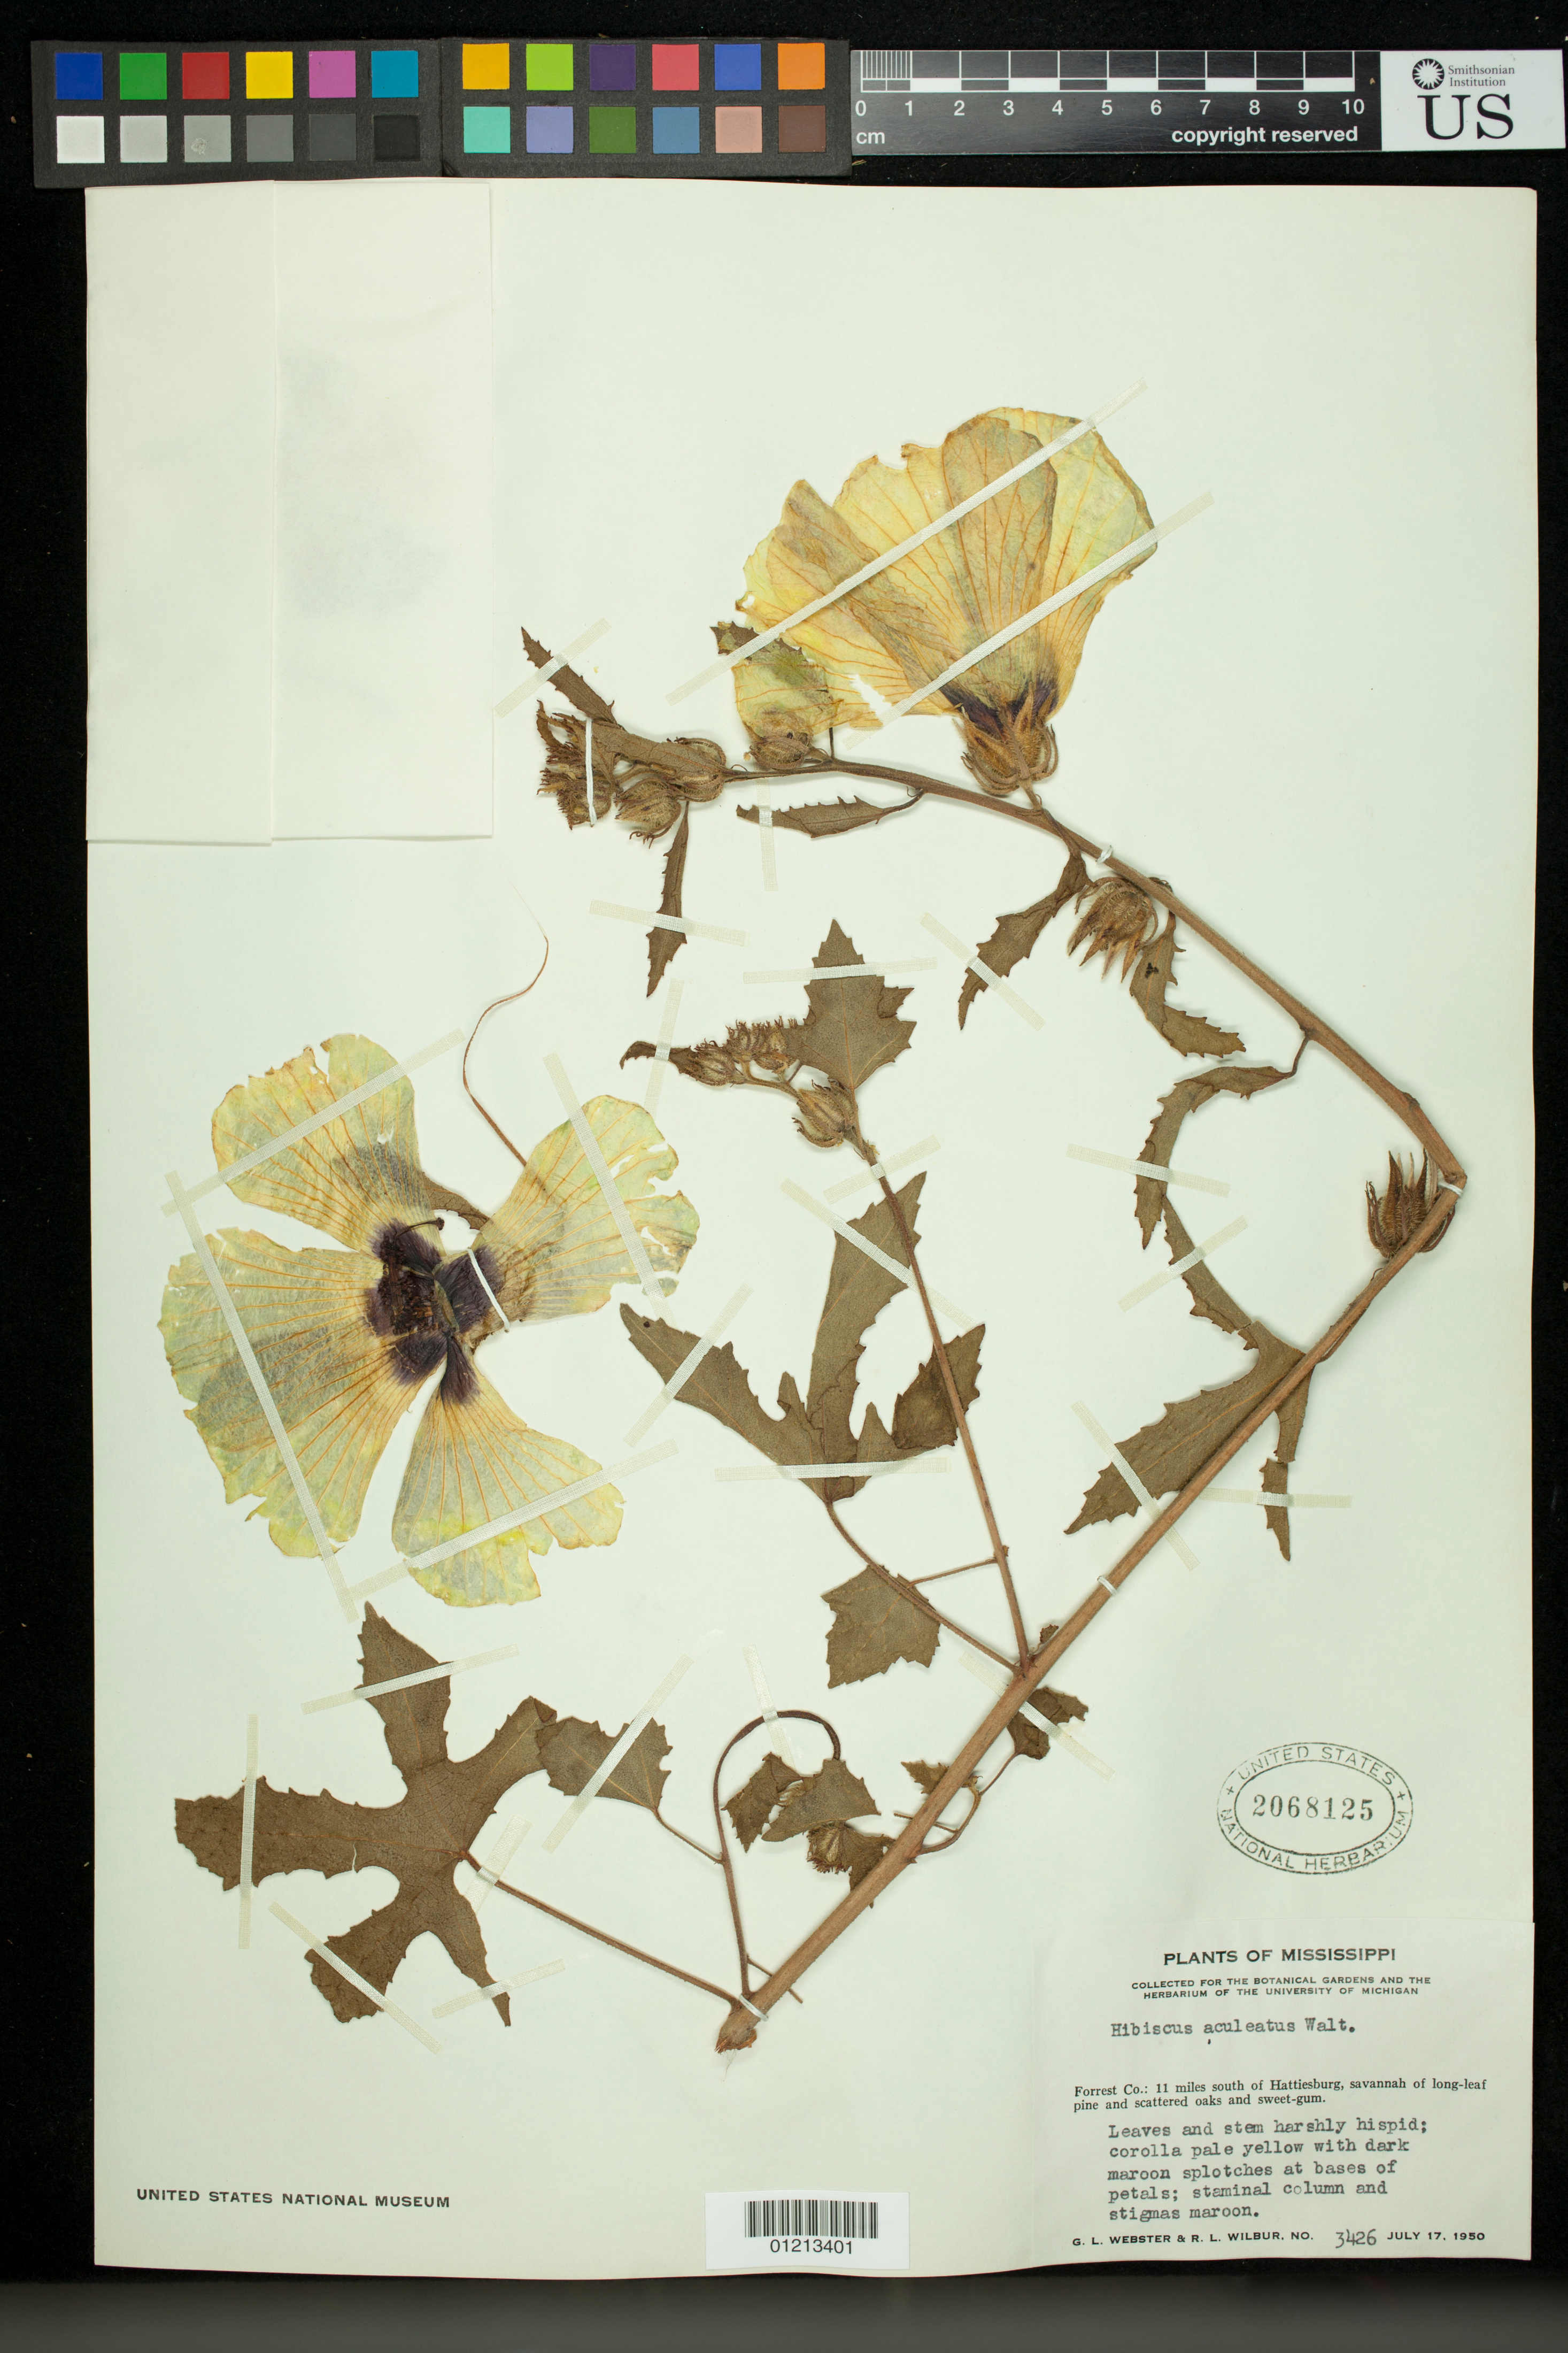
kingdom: Plantae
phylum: Tracheophyta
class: Magnoliopsida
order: Malvales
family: Malvaceae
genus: Sabdariffa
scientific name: Sabdariffa aculeata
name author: (Walter) M.M. Hanes & R.L. Barrett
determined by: Dorr, Laurence J., Curator (BOT), Smithsonian Institution - National Museum of Natural History (UNITED STATES)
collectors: G. L. Webster & R. L. Wilbur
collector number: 3426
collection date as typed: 17 Jul 1950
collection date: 1950-07-17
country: United States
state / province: Mississippi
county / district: Forrest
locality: Forrest Co.: 11 miles south of Hattiesburg, savannah of long-leaf pine and scattered oaks and sweet-gum.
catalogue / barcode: US 2068125